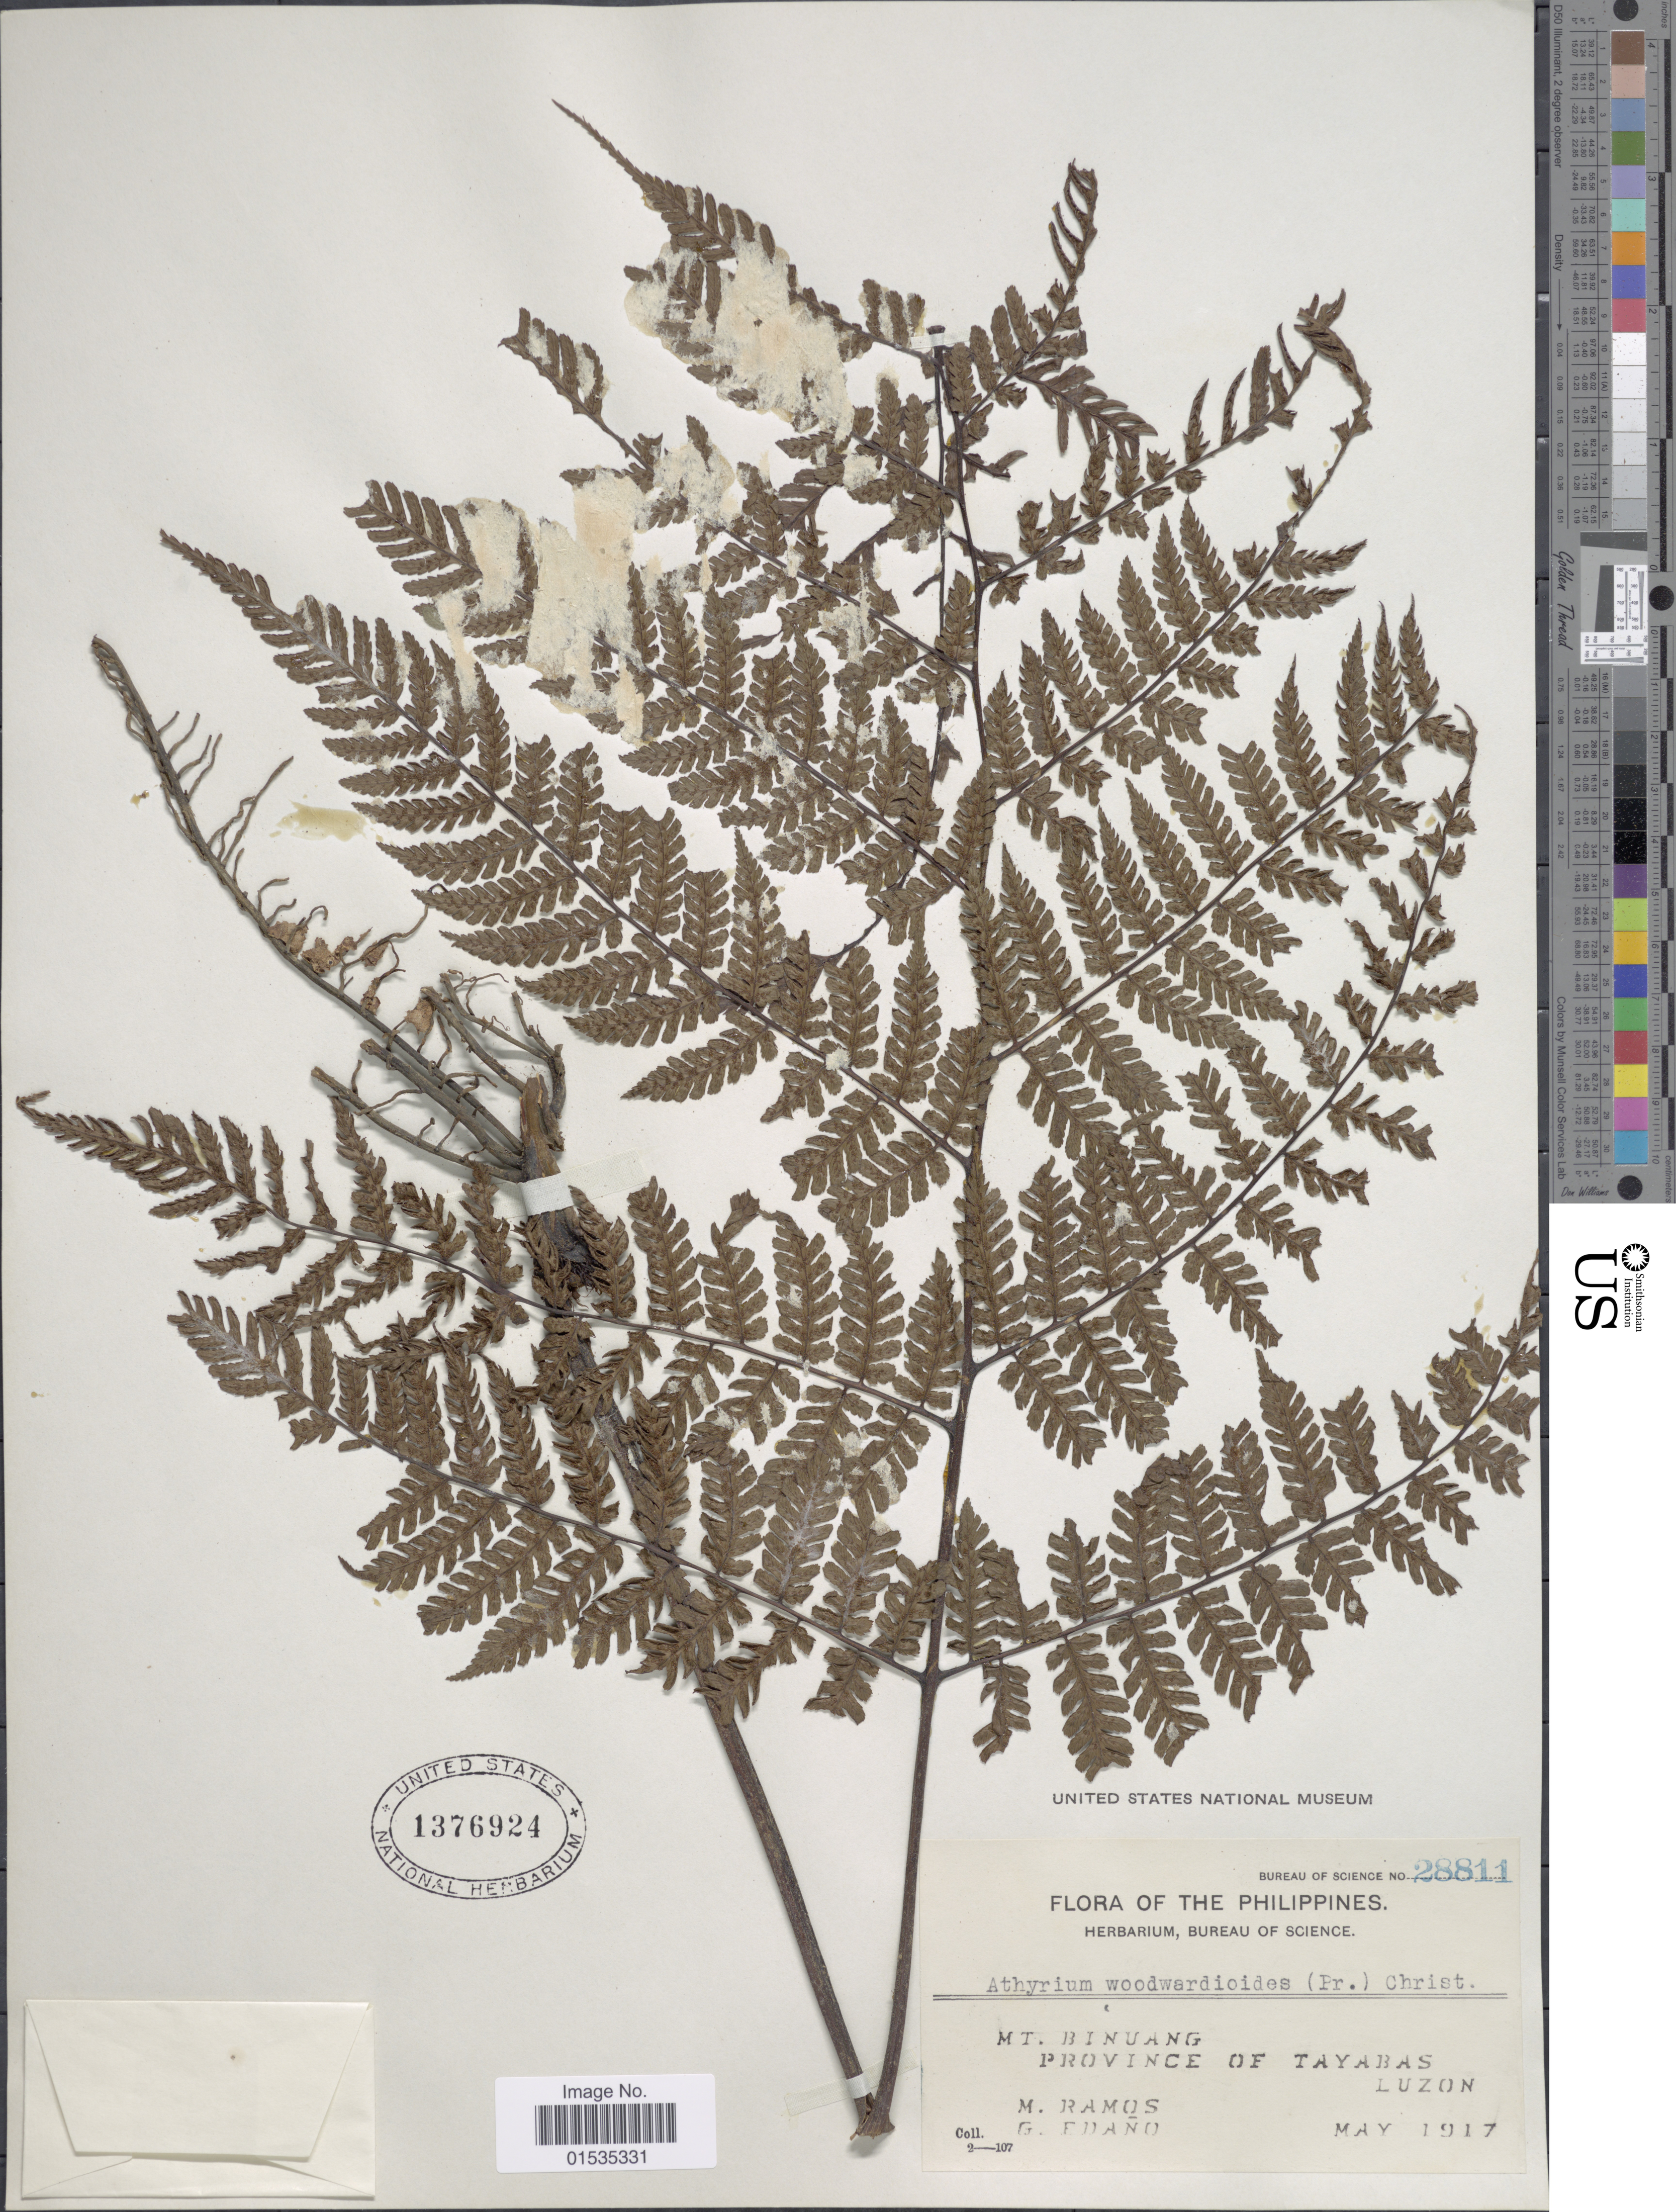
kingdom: Plantae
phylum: Tracheophyta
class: Polypodiopsida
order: Polypodiales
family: Athyriaceae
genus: Diplazium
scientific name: Diplazium woodwardioides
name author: (C. Presl) C.V. Morton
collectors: M. Ramos & G. Edaño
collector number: Bureau of Science 28811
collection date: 1917-05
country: Philippines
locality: Mt. Binuang, Province of Tayabas, Luzon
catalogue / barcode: US 1376924